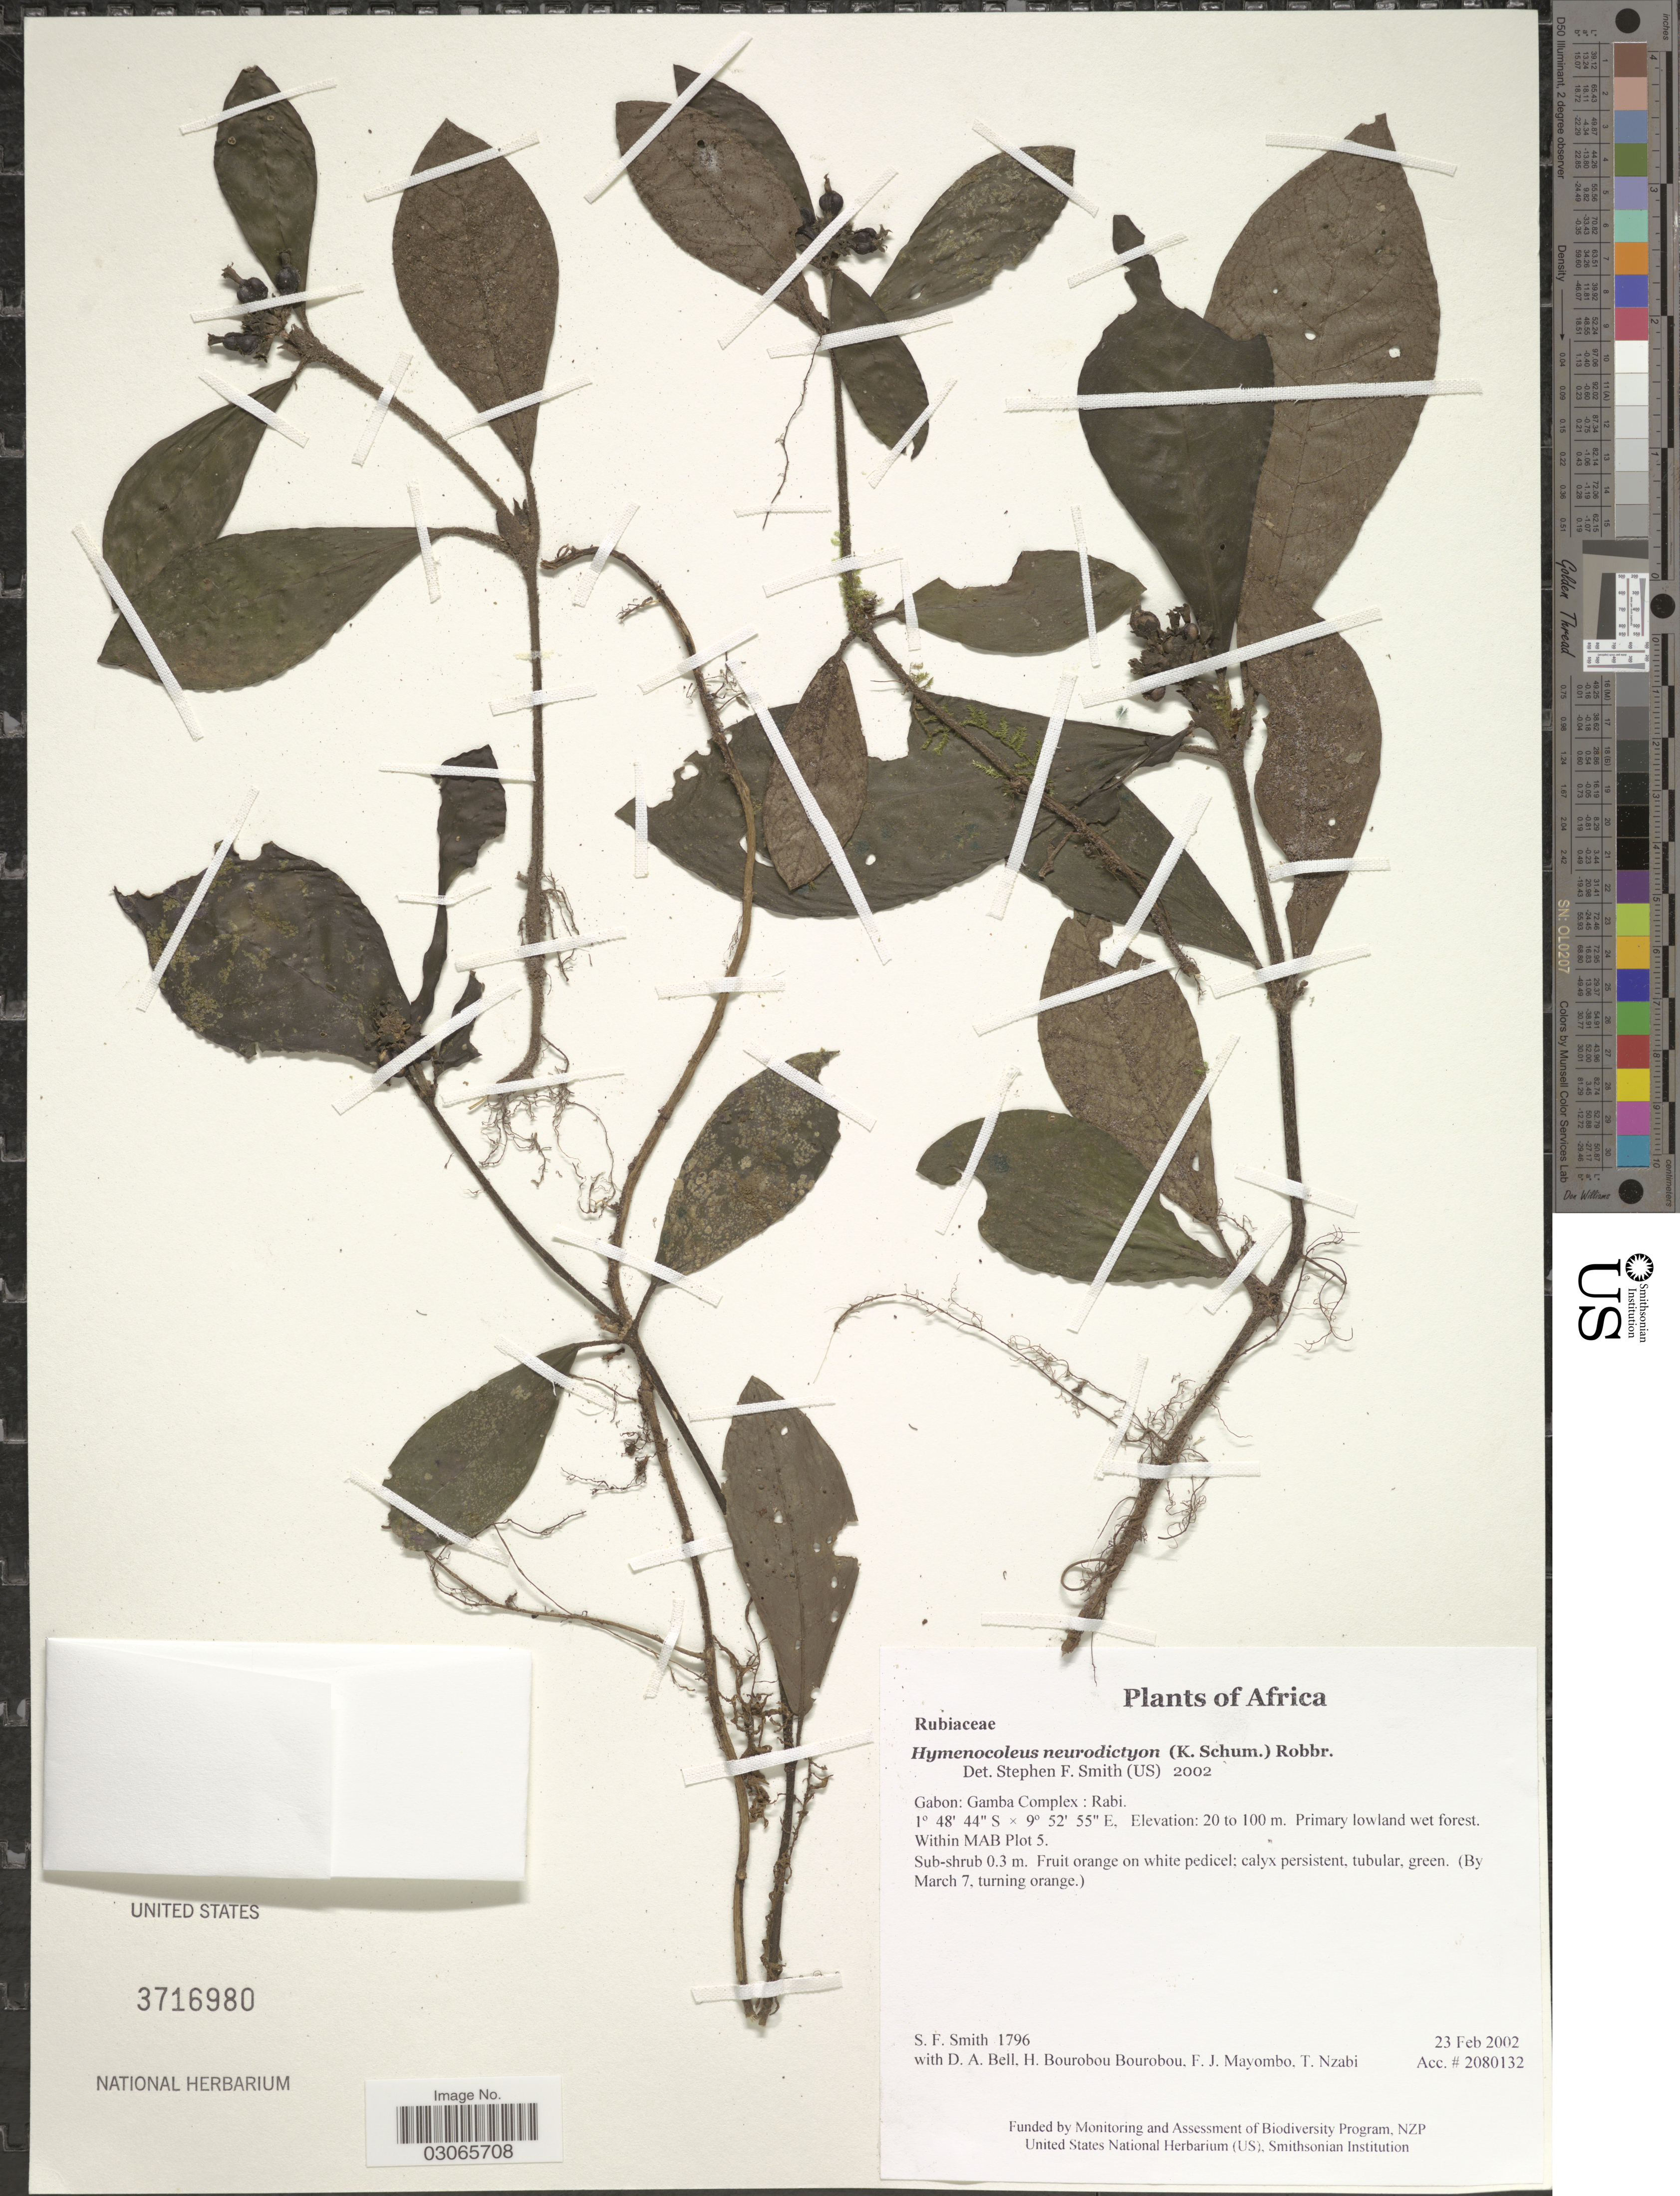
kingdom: Plantae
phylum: Tracheophyta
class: Magnoliopsida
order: Gentianales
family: Rubiaceae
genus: Hymenocoleus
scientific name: Hymenocoleus neurodictyon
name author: (K. Schum.) Robbr.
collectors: S.F. Smith, D. A. Bell, H. Bourobou Bourobou & F. J. Mayombo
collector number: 1796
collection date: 2002-02-23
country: Gabon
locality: Gamba Complex: Rabi. Within MAB Plot 5.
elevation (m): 20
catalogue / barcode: US 3716980